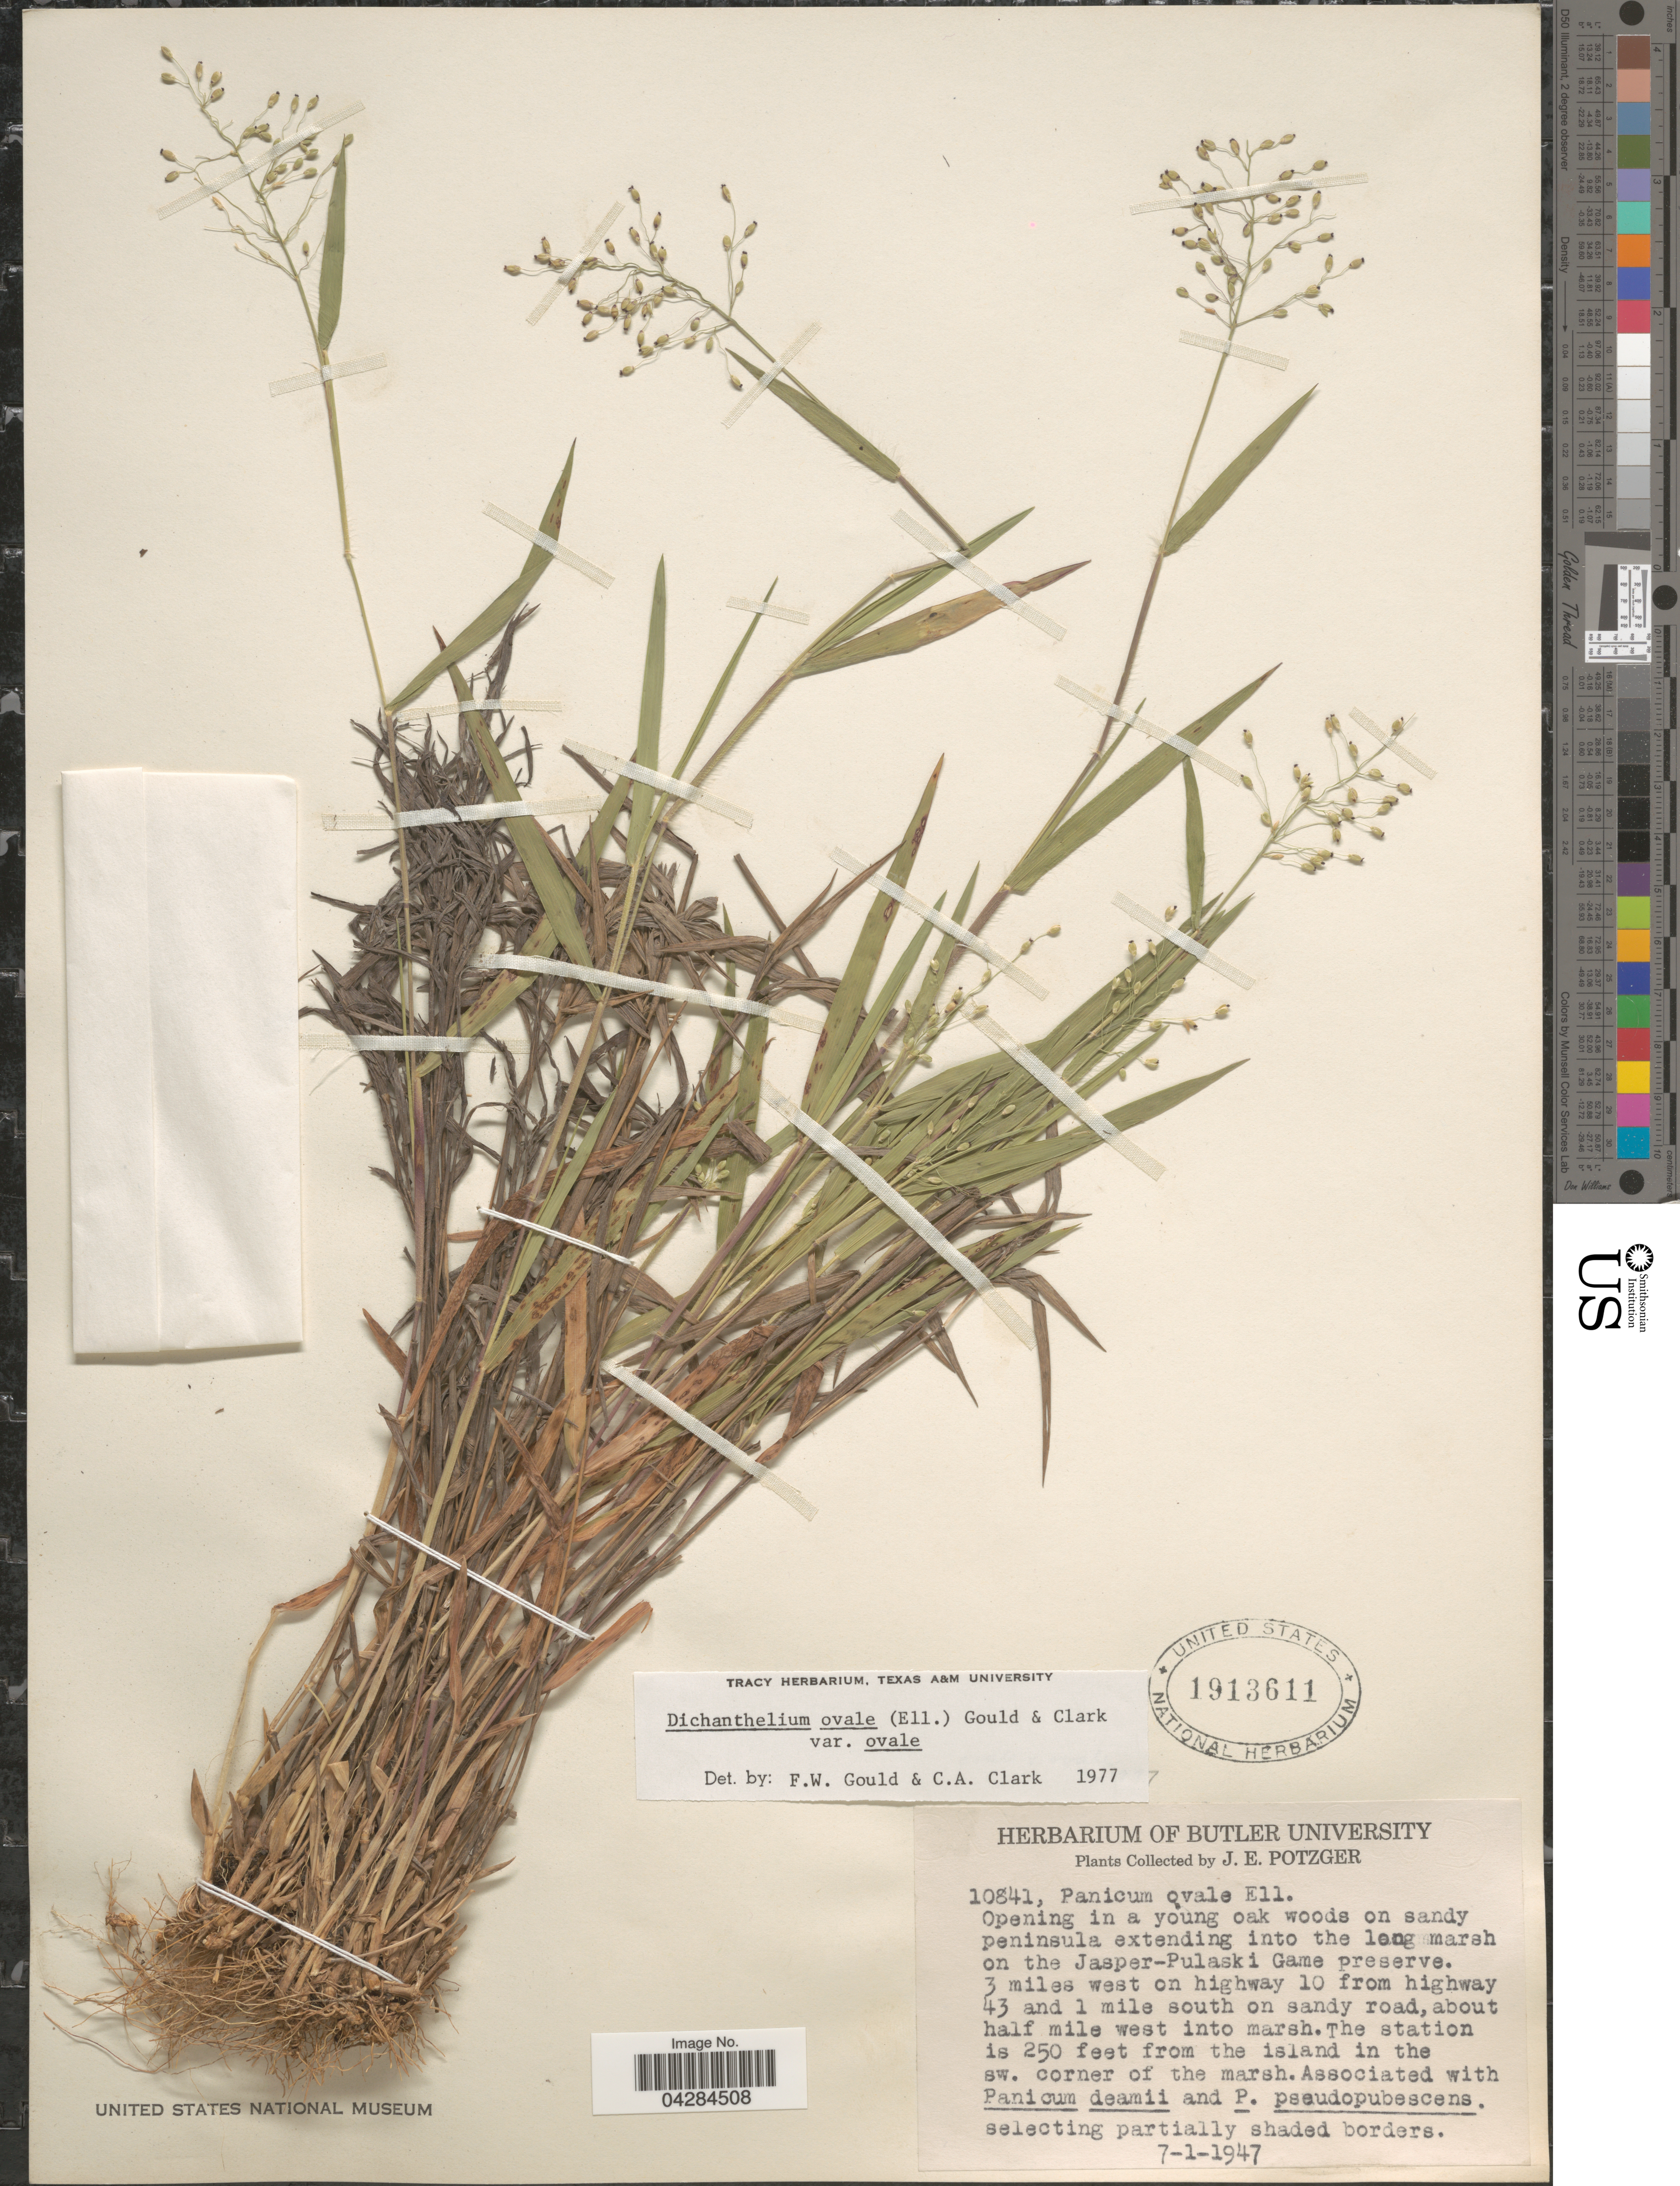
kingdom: Plantae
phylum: Tracheophyta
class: Liliopsida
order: Poales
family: Poaceae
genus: Dichanthelium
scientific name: Dichanthelium ovale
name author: (Elliott) Gould & C.A. Clark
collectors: J. Potzger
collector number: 10841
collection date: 1947-07-01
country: United States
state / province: Indiana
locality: Opening in a young oak woods on sandy peninsula extending into the long marsh on the Jasper-Pulaski Game preserve. 3 miles west on highway 10 from highway 43 and 1 mile south on sandy road,about half mile west into marsh. The station is 250 feet from the island in the sw. corner of the marsh.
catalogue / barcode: US 1913611